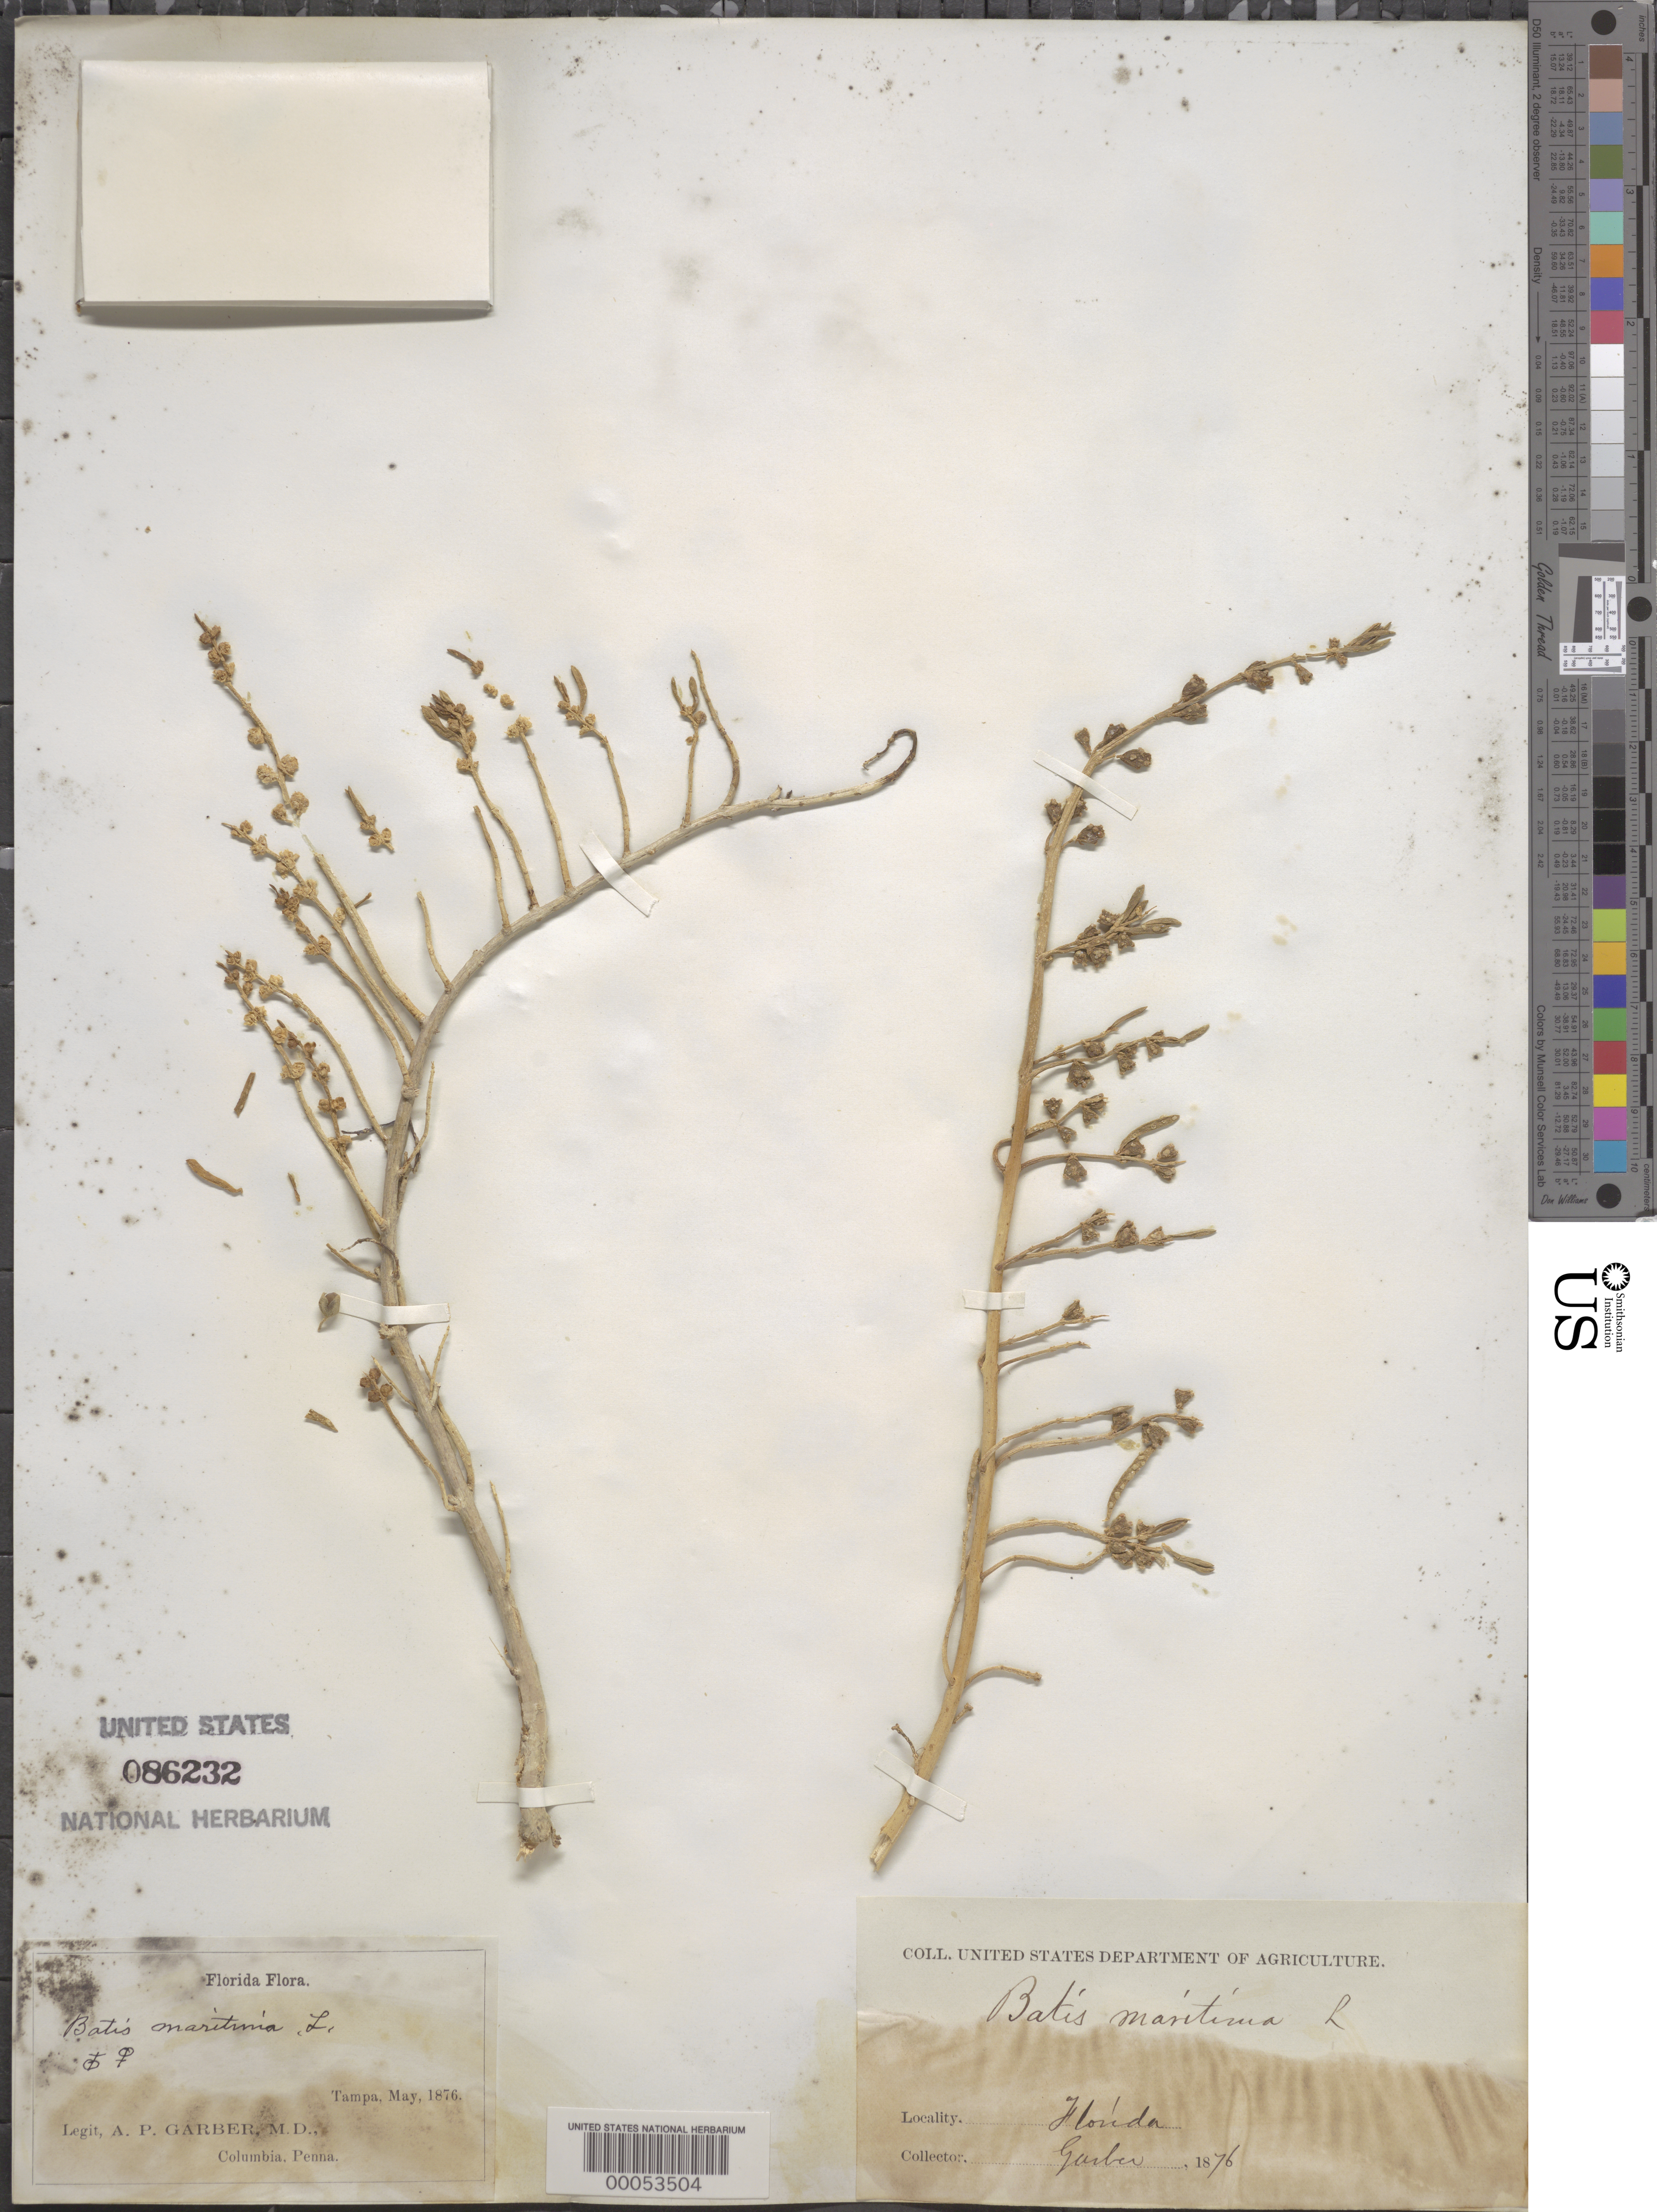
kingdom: Plantae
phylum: Tracheophyta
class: Magnoliopsida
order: Brassicales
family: Bataceae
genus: Batis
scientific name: Batis maritima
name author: L.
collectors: A. P. Garber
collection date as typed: May 1876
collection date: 1876-05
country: United States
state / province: Florida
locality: Tampa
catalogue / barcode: US 86232